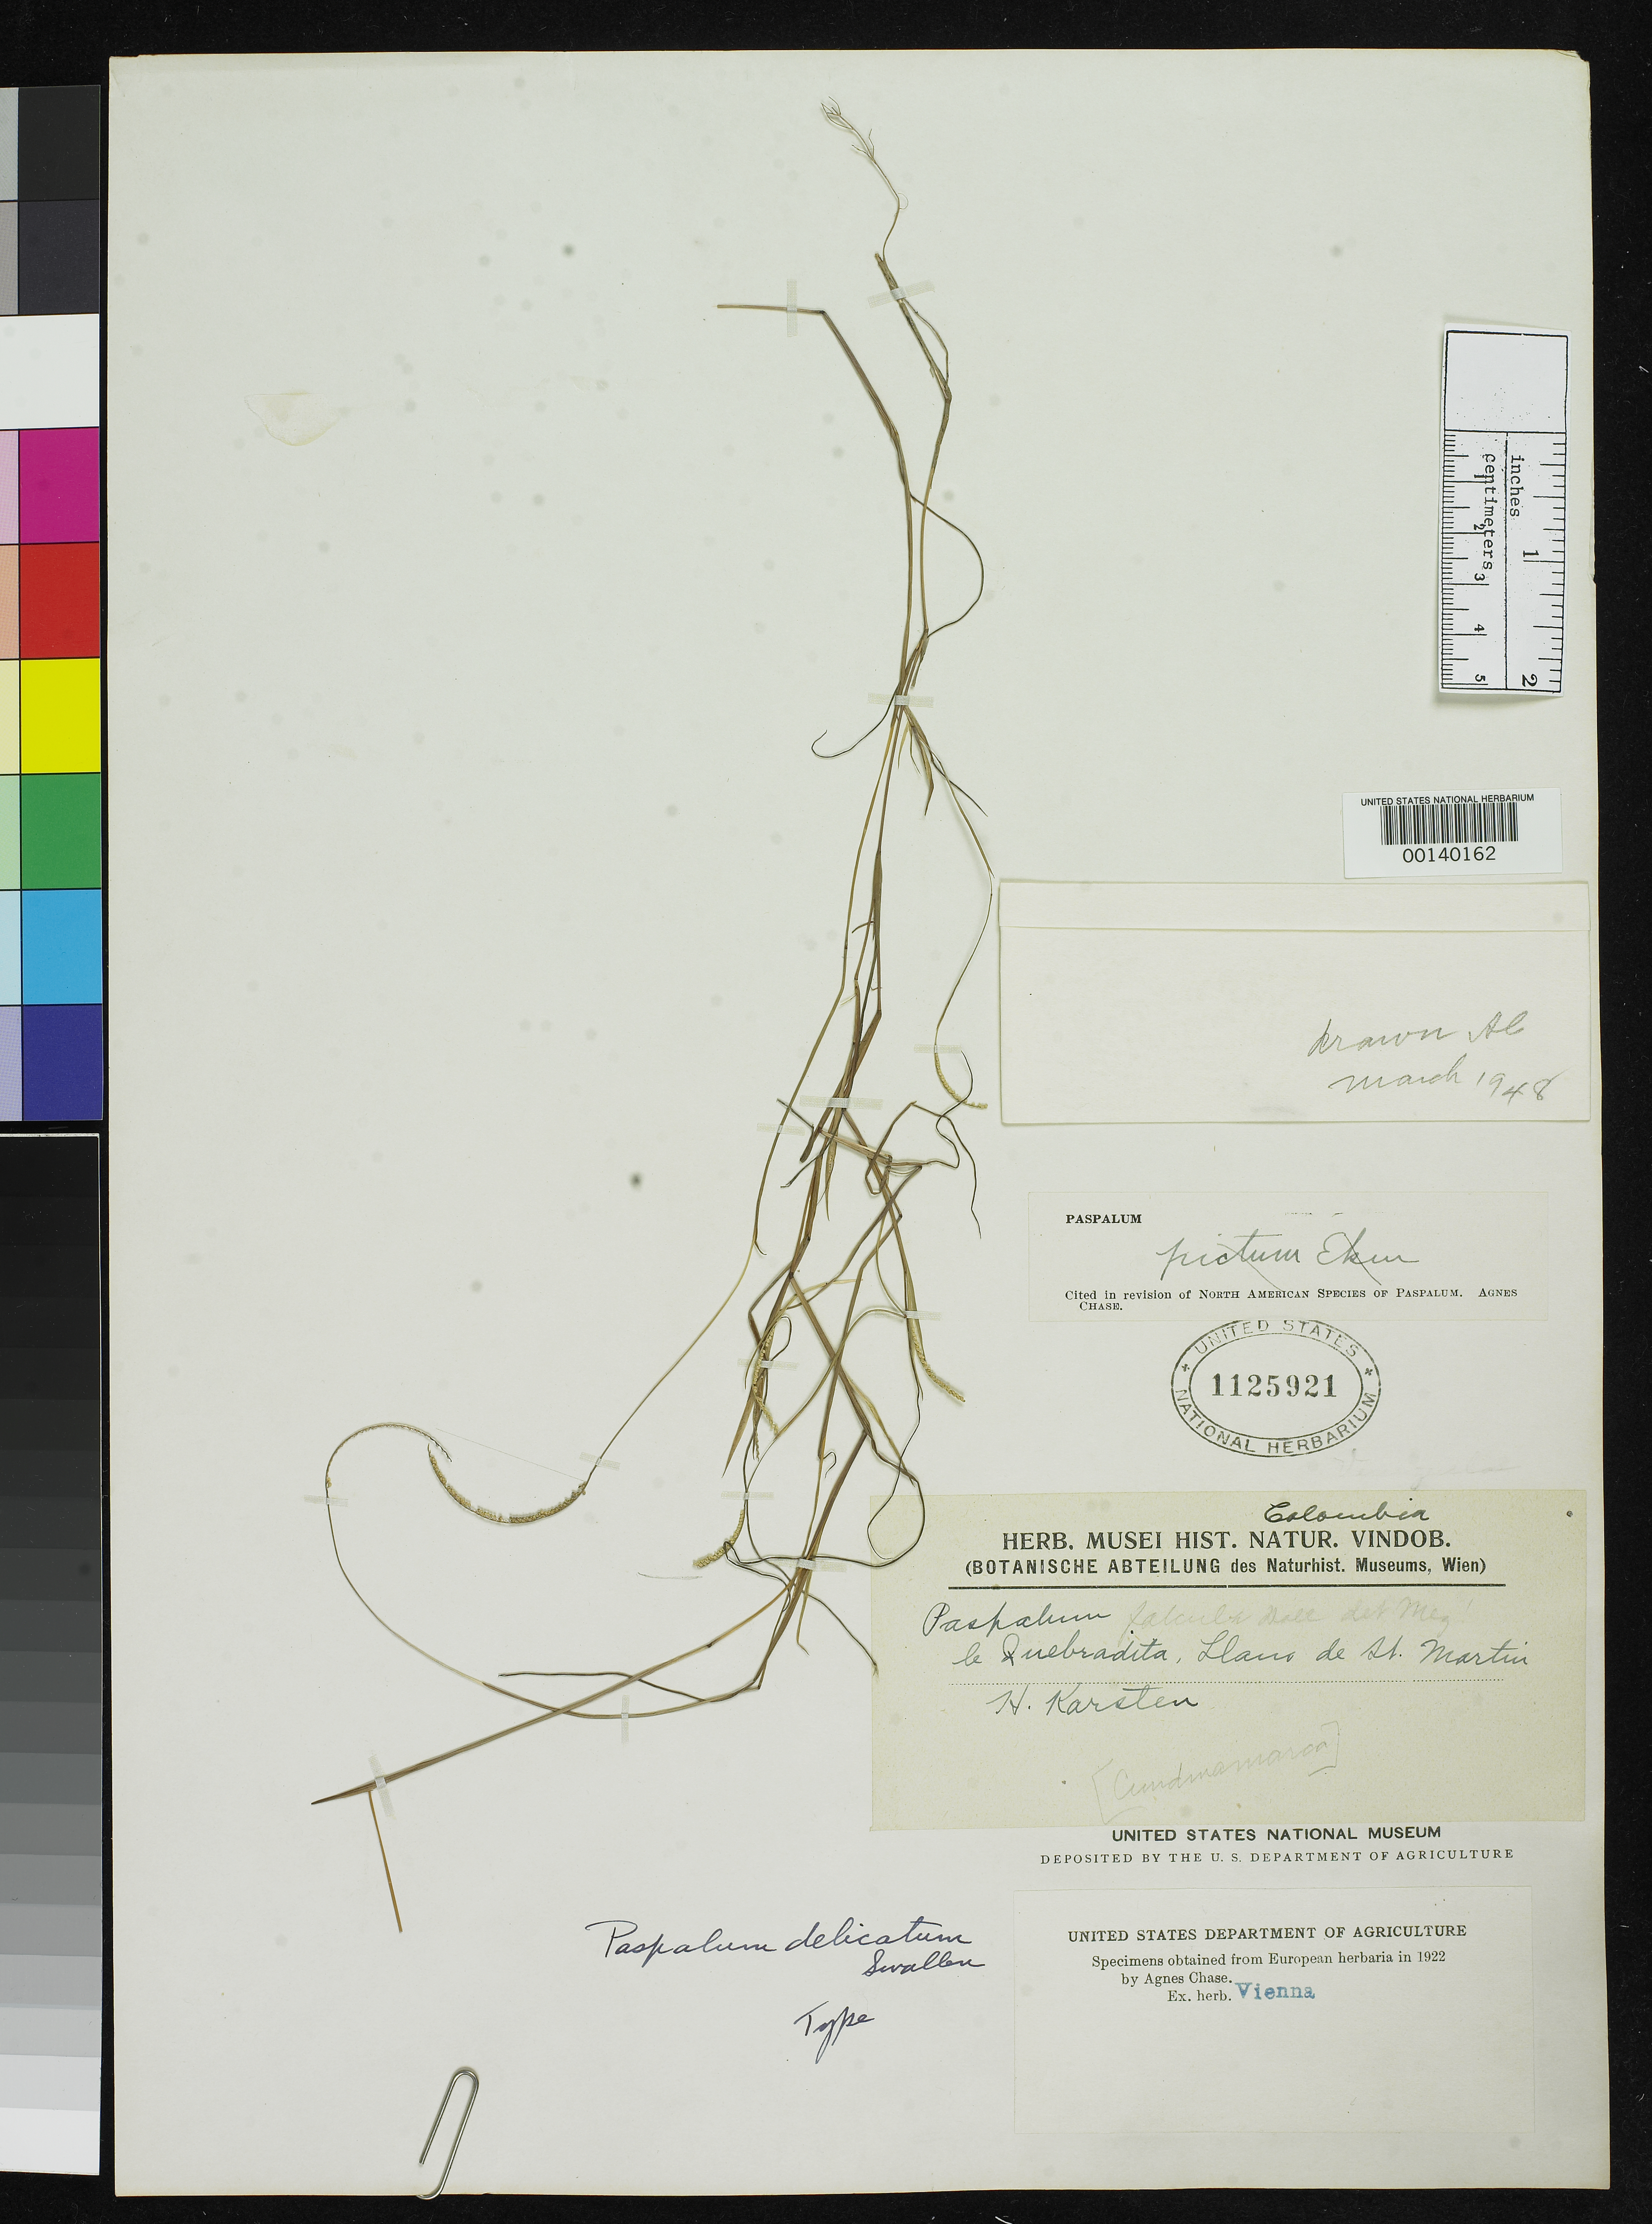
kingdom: Plantae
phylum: Tracheophyta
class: Liliopsida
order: Poales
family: Poaceae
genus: Paspalum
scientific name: Paspalum delicatum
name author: Swallen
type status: Holotype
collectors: H. Karsten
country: Colombia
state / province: Meta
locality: Llano de San Martin, La Quebradita.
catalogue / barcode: US 1125921